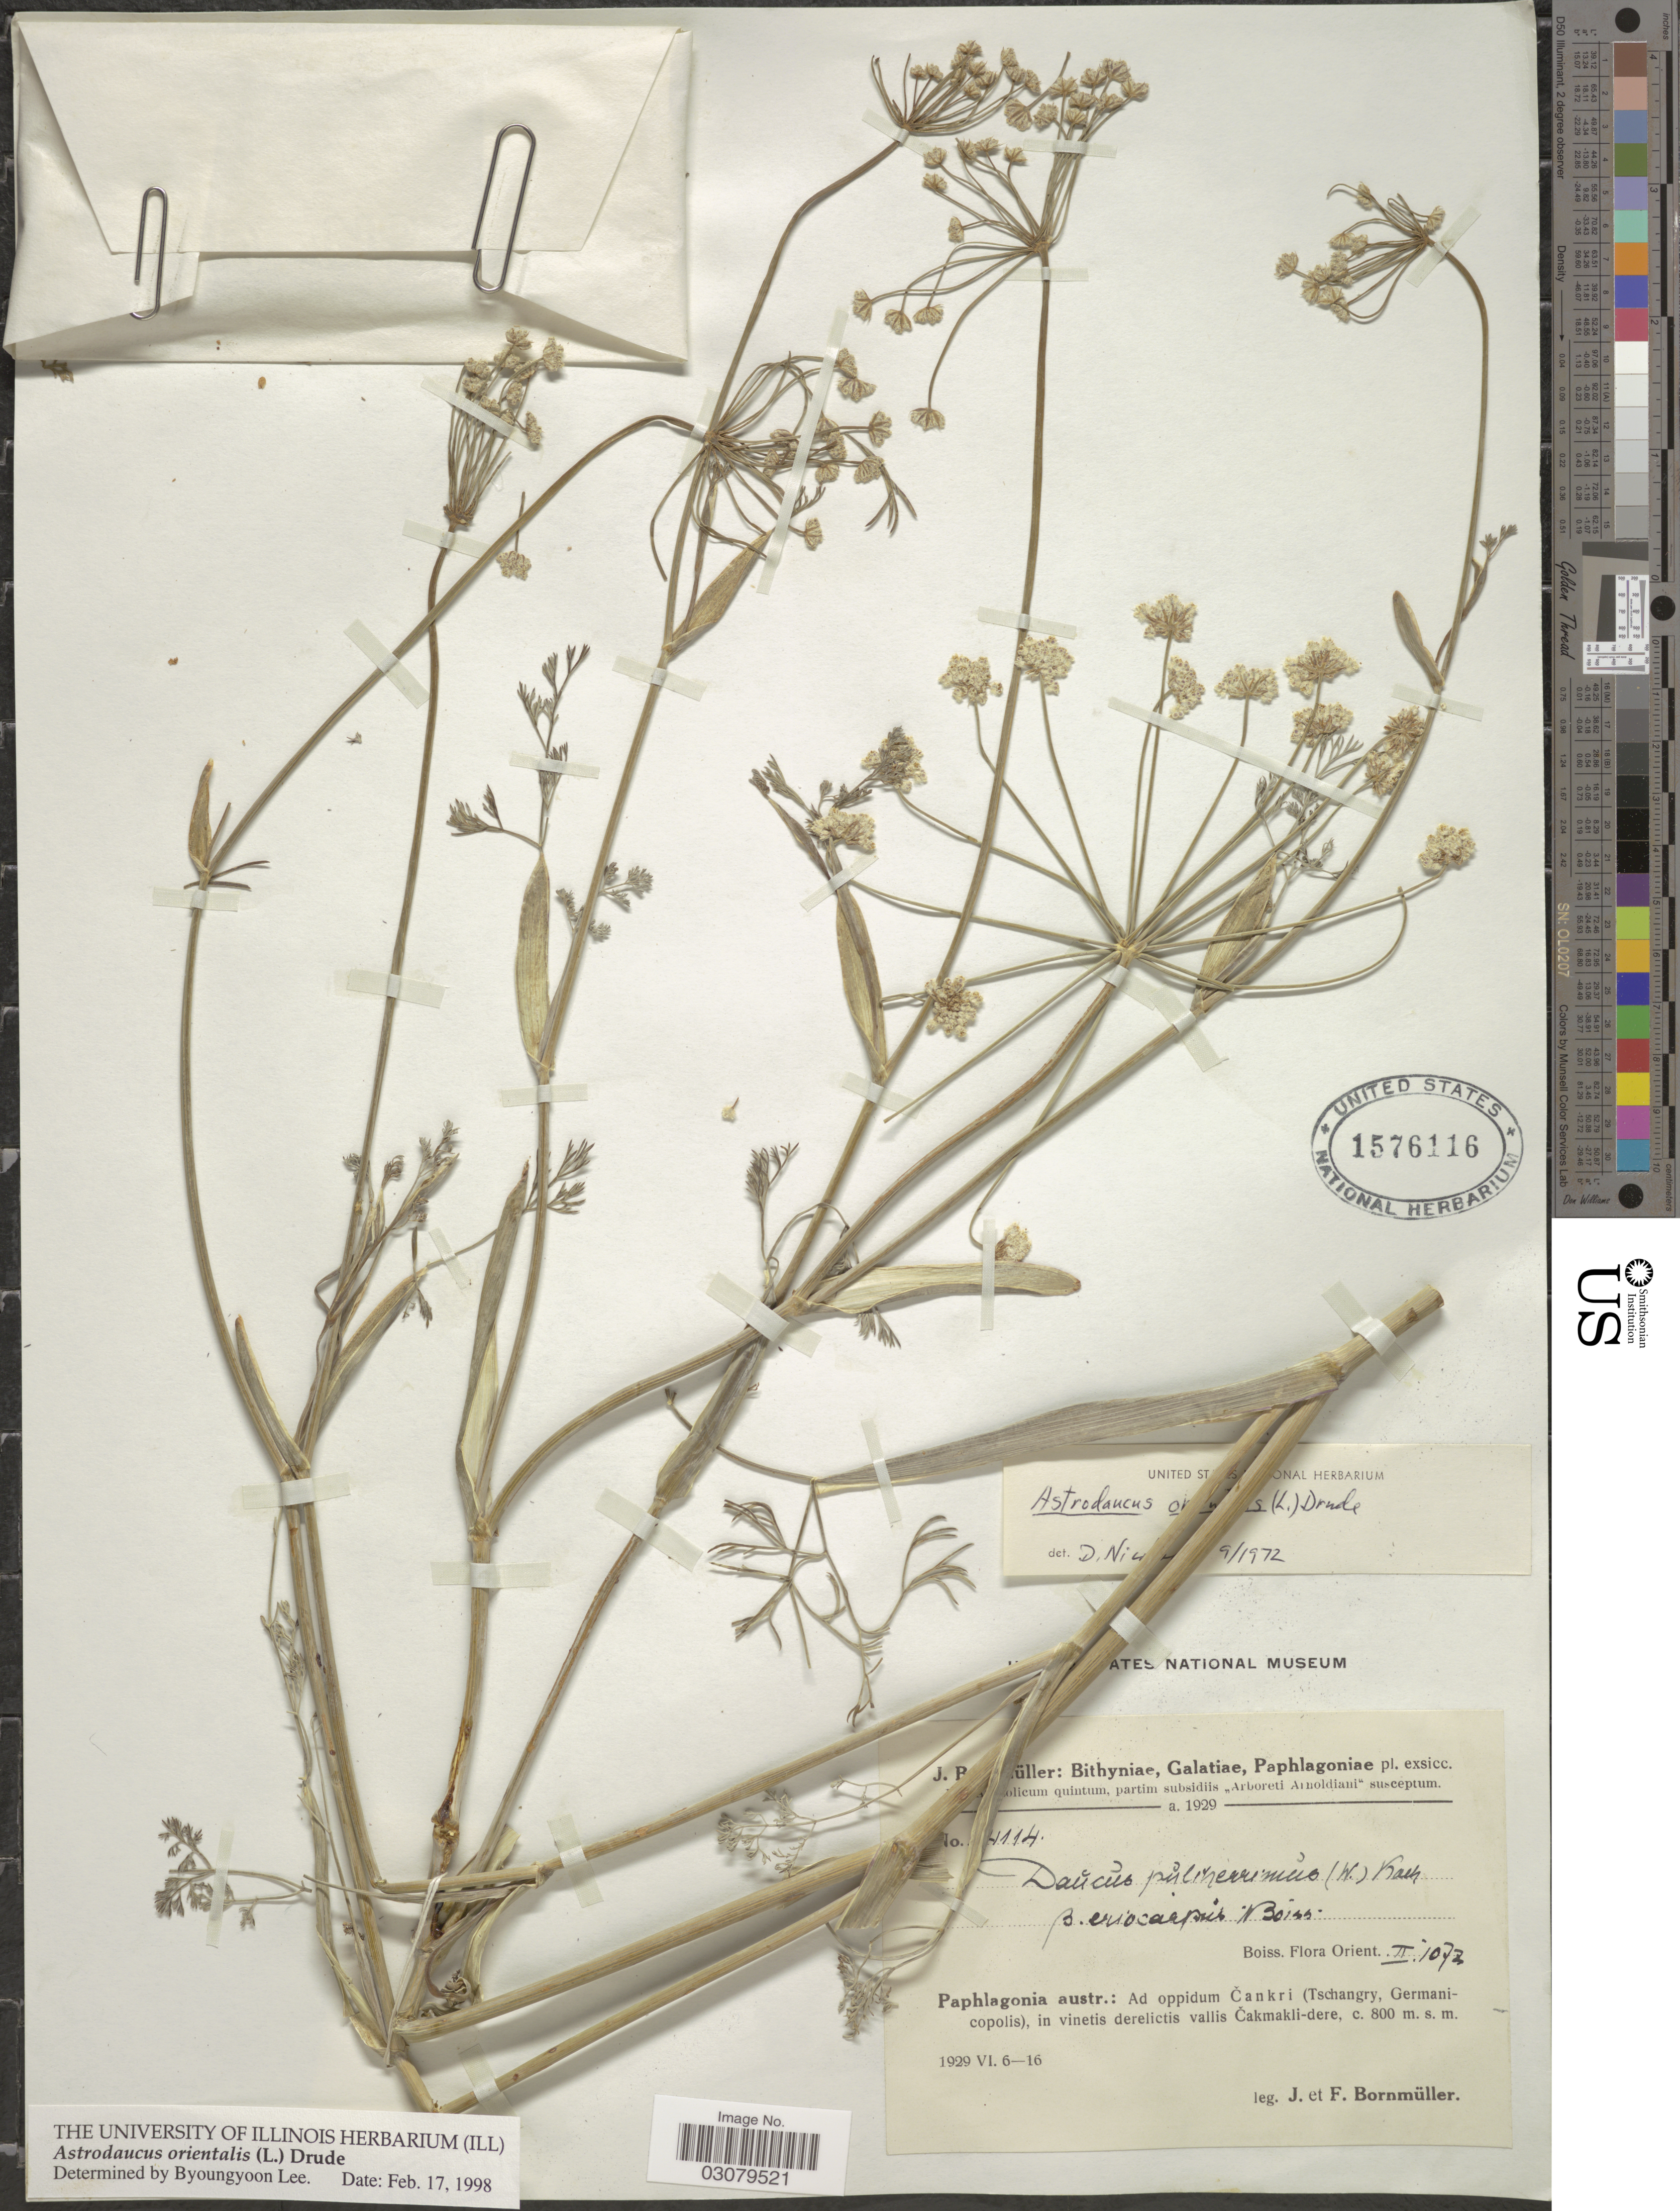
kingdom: Plantae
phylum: Tracheophyta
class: Magnoliopsida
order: Apiales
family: Apiaceae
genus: Astrodaucus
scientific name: Astrodaucus orientalis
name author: (L.) Drude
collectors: J. Bornmüller & F. Bornmüller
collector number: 4114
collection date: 1929-06-06/1929-06-16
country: Turkey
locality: Paphlagonia austr.: Ad oppidum Cankri (Tschangry, Germanicopolis), in vinetis derelicitis vallis Cakmakli-dere.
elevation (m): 800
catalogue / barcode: US 1576116